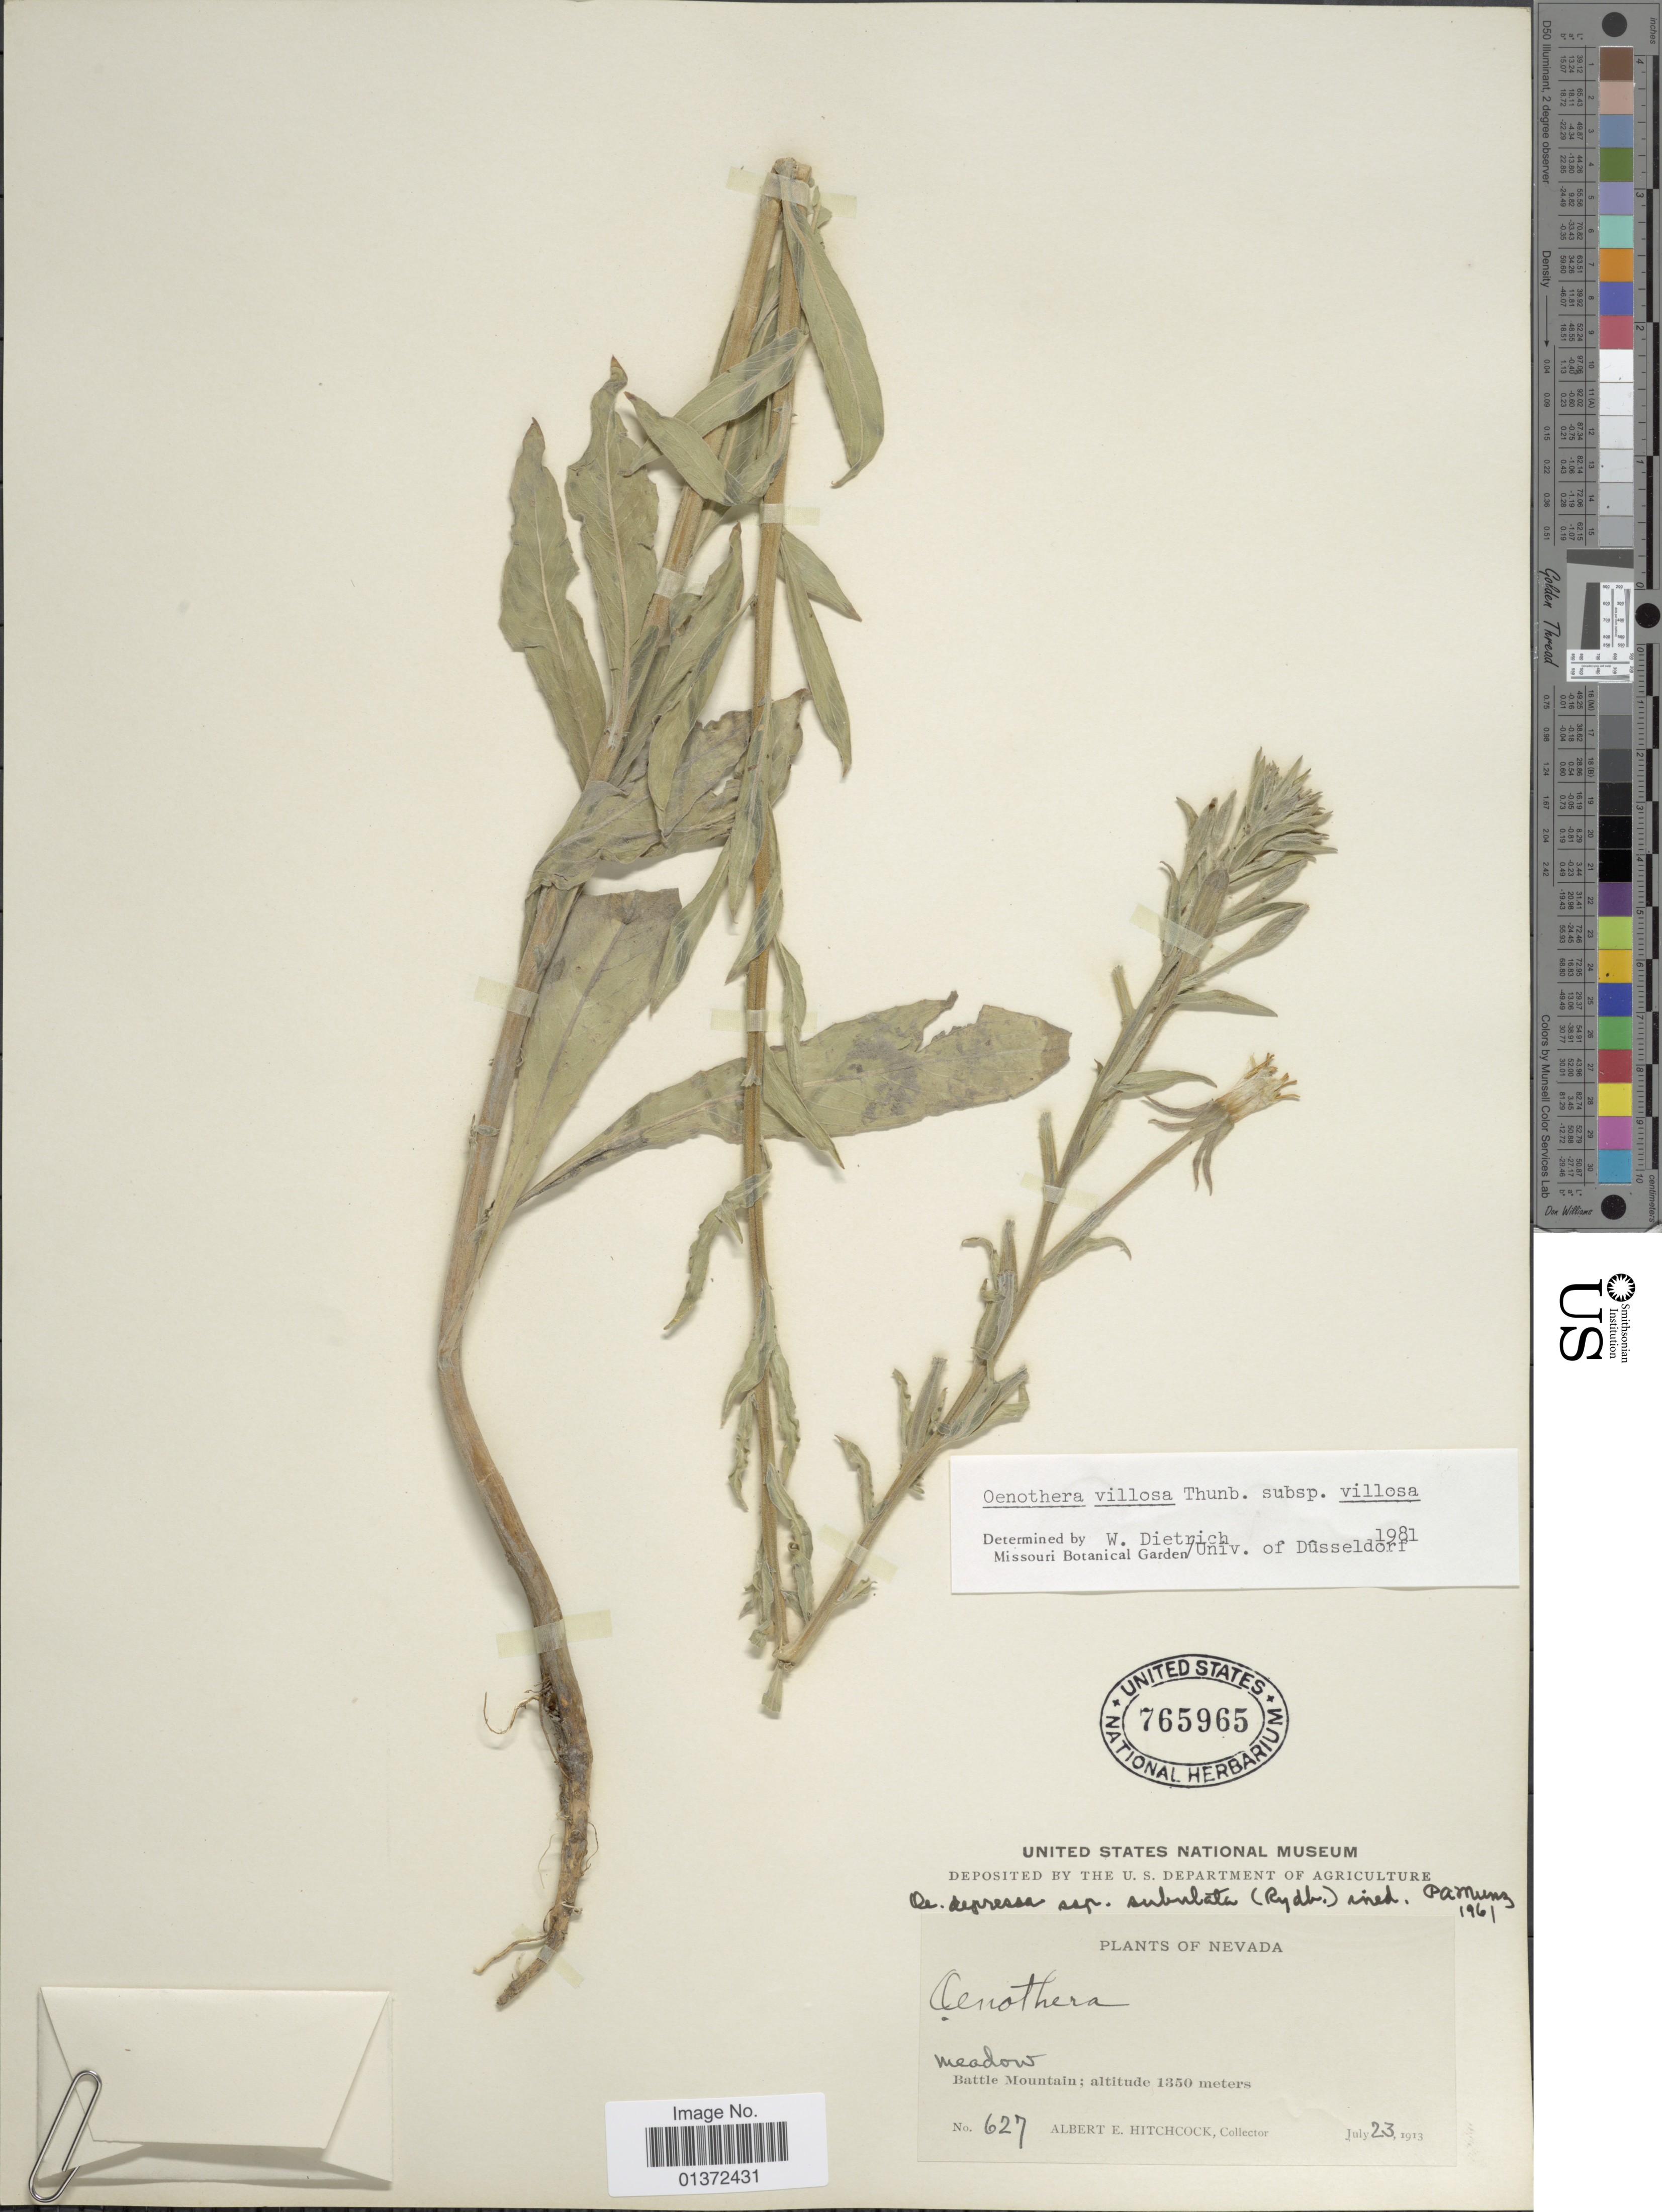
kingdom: Plantae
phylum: Tracheophyta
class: Magnoliopsida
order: Myrtales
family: Onagraceae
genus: Oenothera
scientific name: Oenothera villosa subsp. villosa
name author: Thunb.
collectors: A. Hitchcock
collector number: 627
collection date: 1913-07-23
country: United States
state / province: Nevada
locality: Battle Mountain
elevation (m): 1350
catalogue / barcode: US 765965